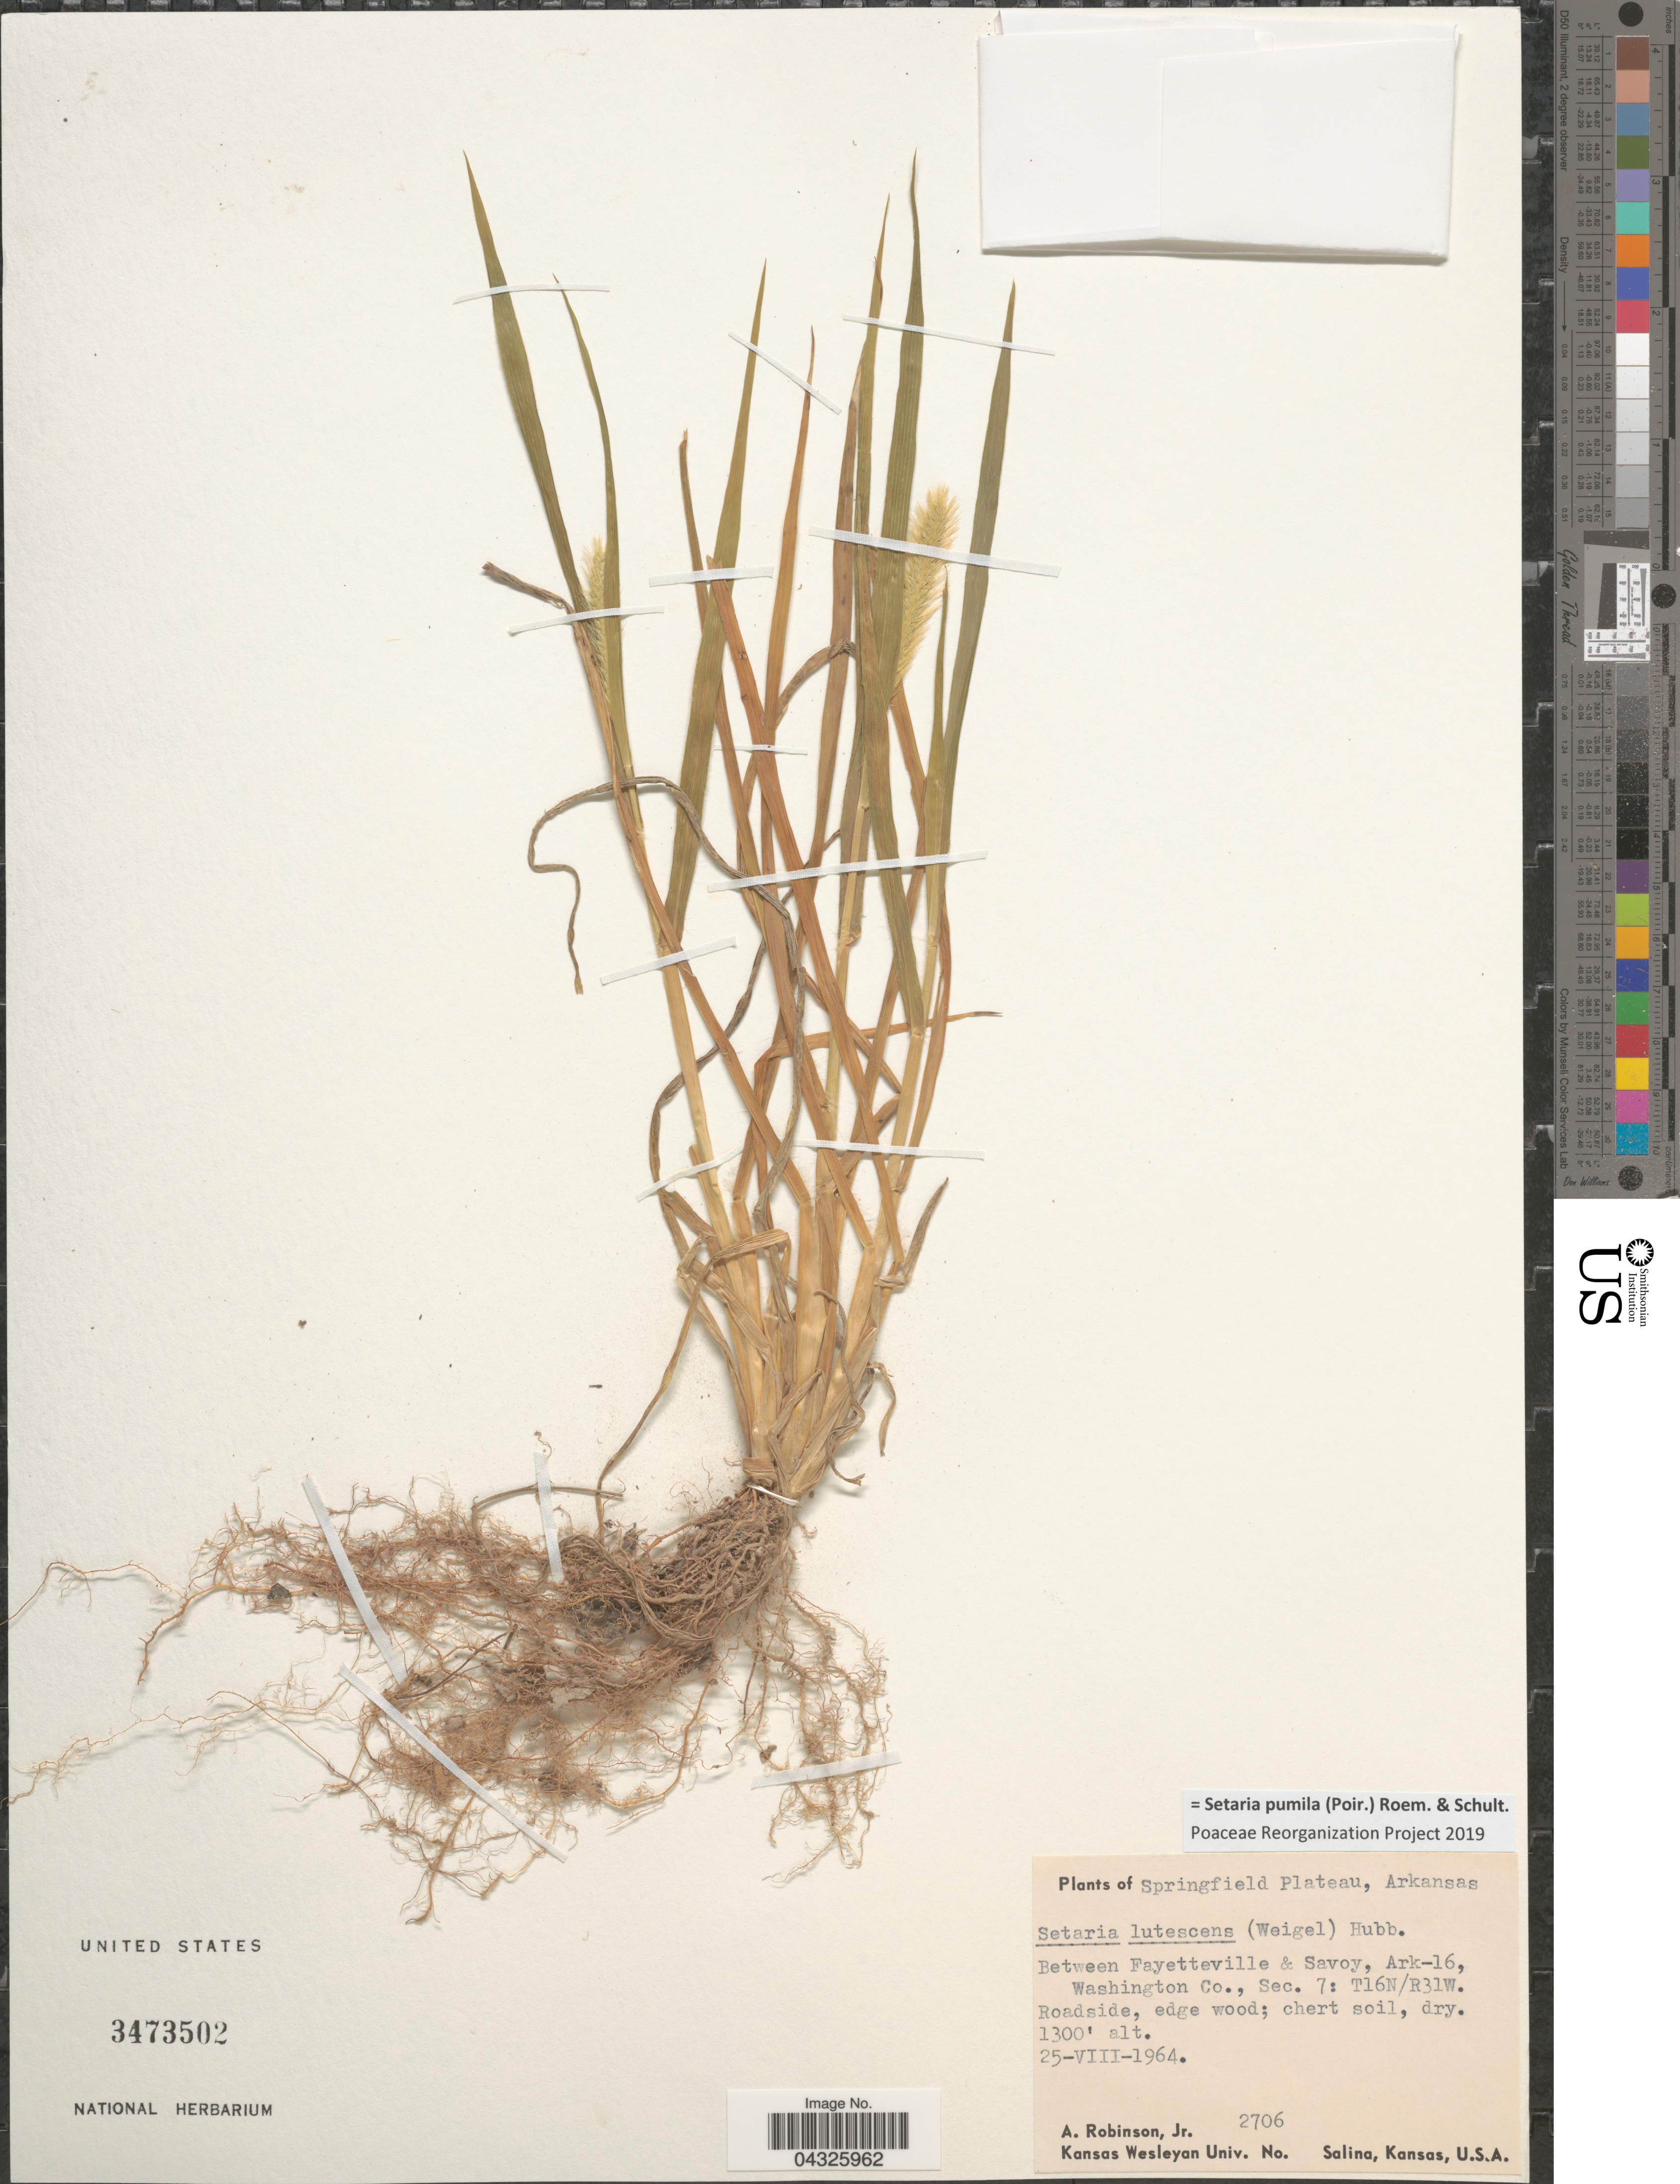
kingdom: Plantae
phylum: Tracheophyta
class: Liliopsida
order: Poales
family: Poaceae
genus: Setaria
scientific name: Setaria pumila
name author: (Poir.) Roem. & Schult.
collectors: A. Robinson Jr.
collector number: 2706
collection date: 1964-08-25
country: United States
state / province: Arkansas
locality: Springfield Plateau. Between Fayetteville & Savoy, Ark-16, Washington Co., Sec. 7: T16N/R31W.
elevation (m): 396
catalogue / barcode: US 3473502